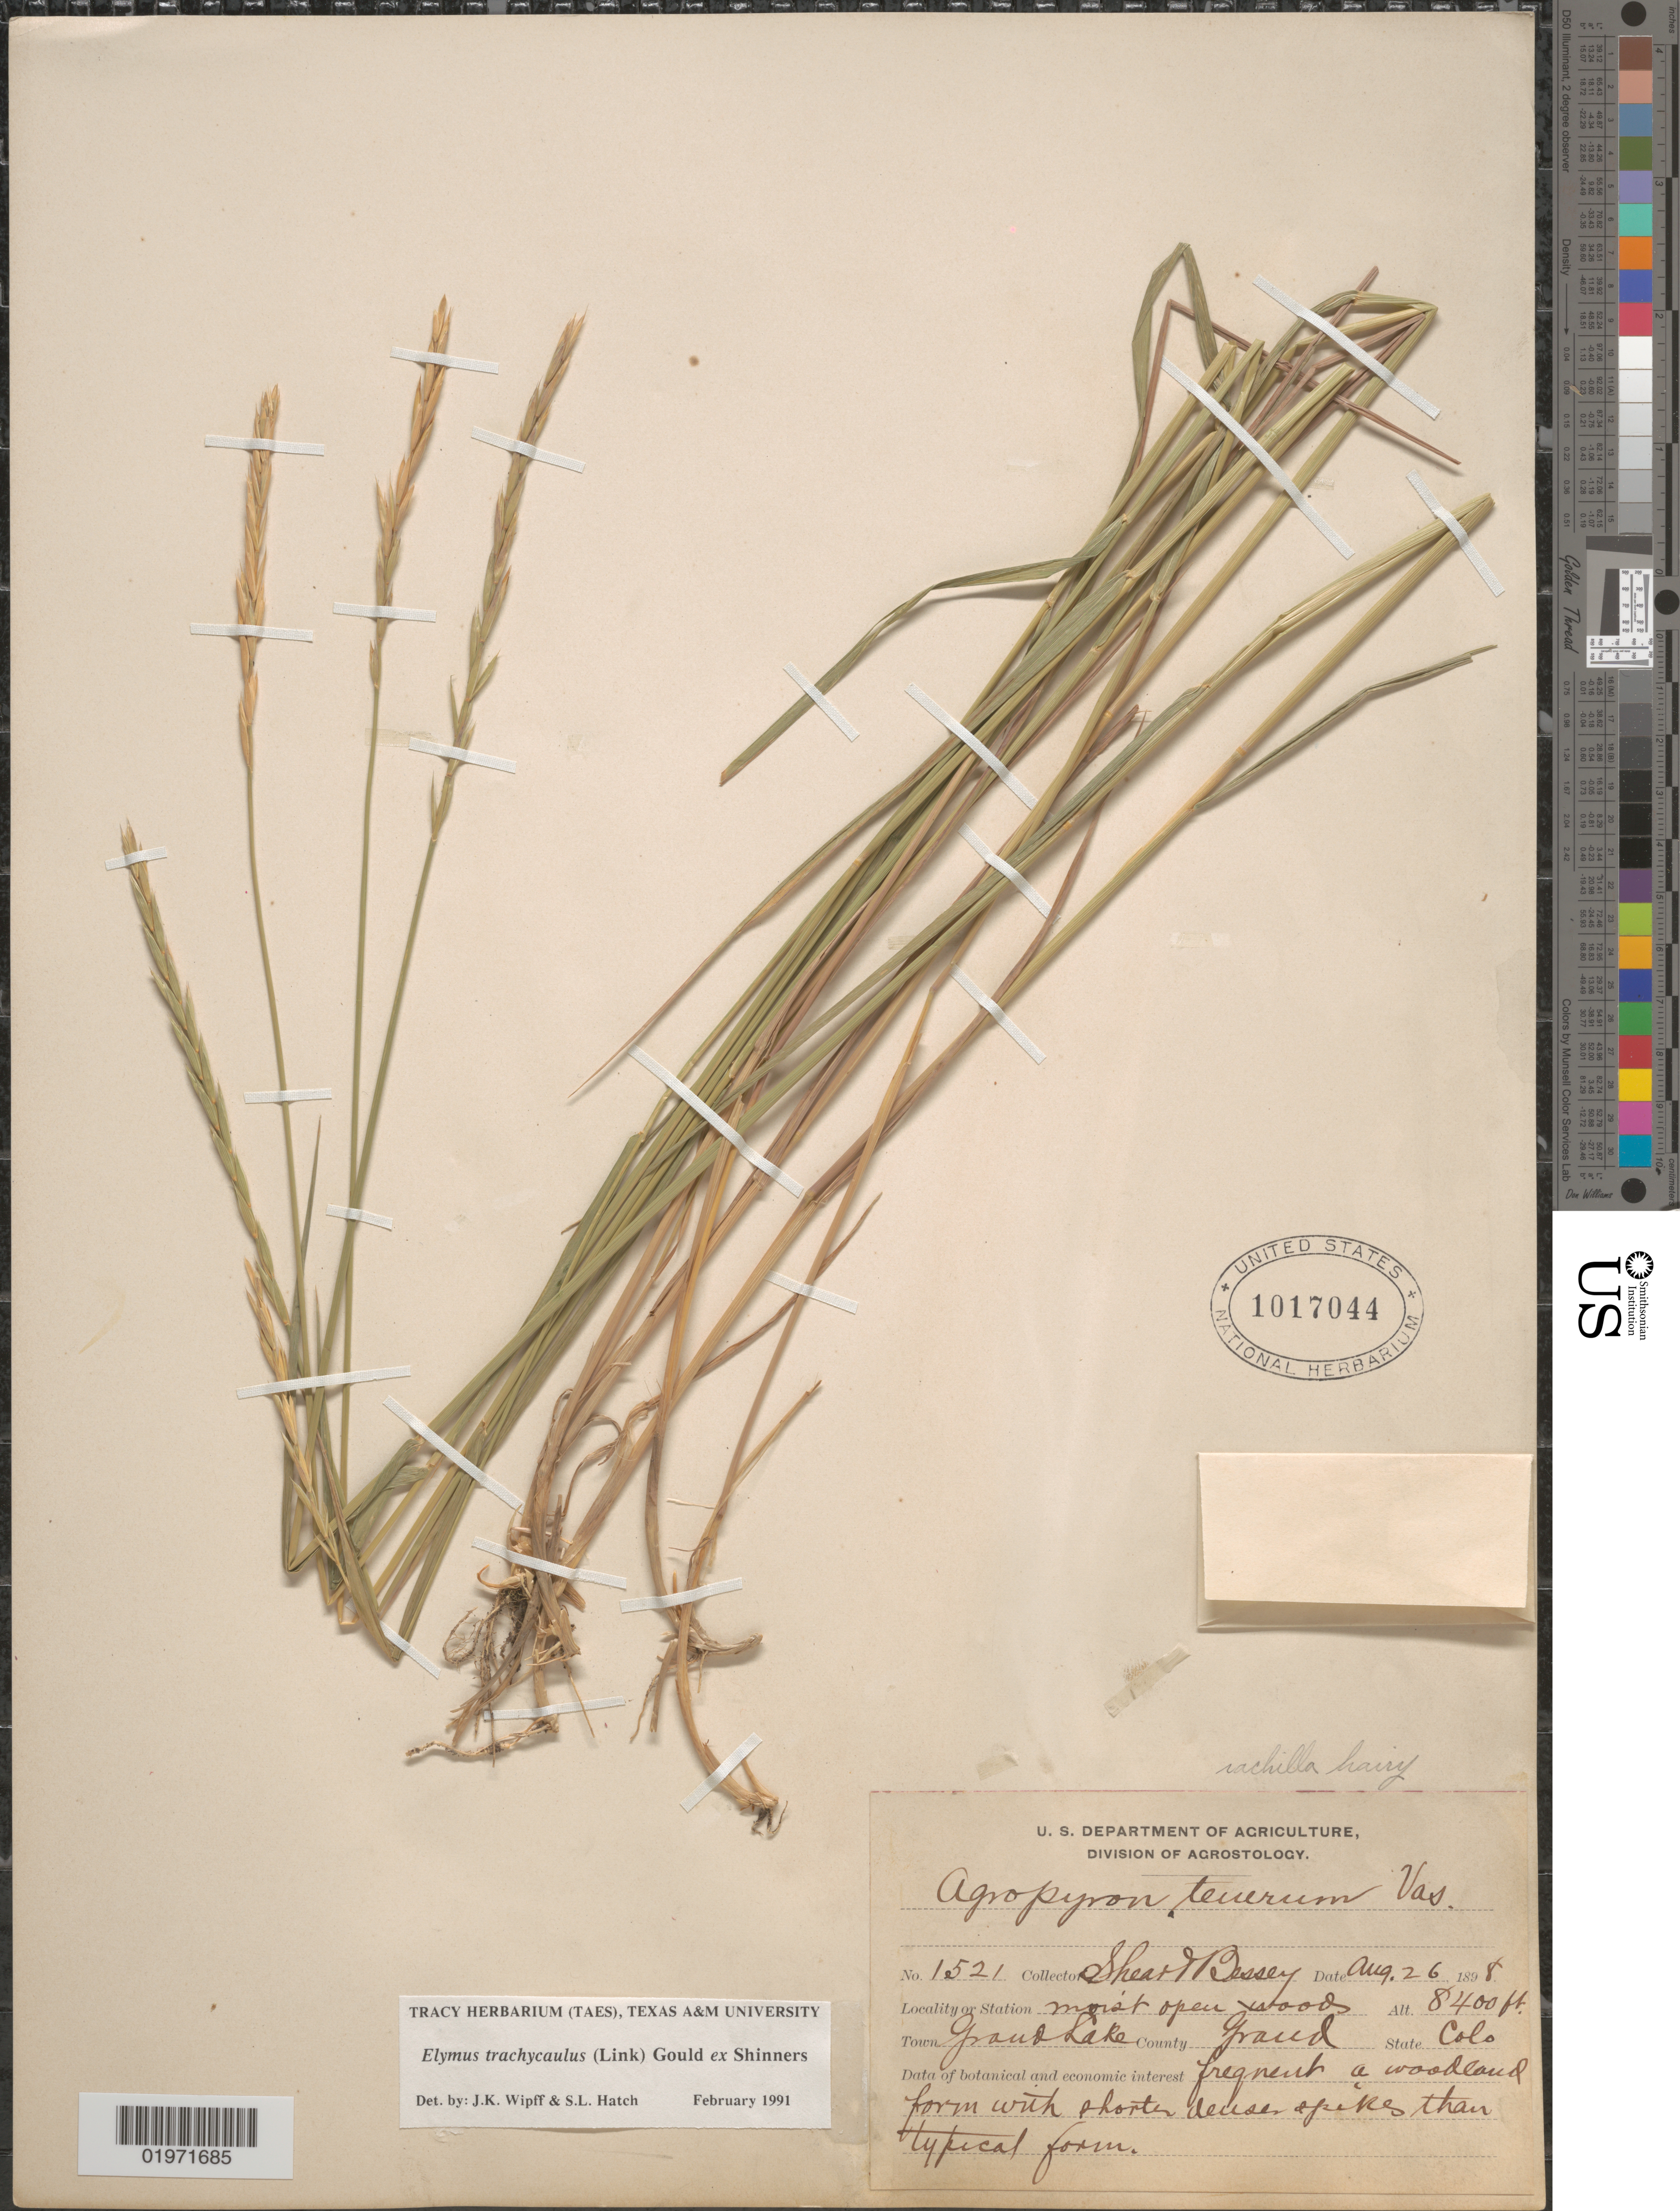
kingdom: Plantae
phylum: Tracheophyta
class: Liliopsida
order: Poales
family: Poaceae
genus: Elymus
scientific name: Elymus trachycaulus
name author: (Link) Gould ex Shinners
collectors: -- Shear & -. Bessey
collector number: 1521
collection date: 1898-08-26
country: United States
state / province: Colorado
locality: Town Grand Lake. County Grand.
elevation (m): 2560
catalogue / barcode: US 1017044